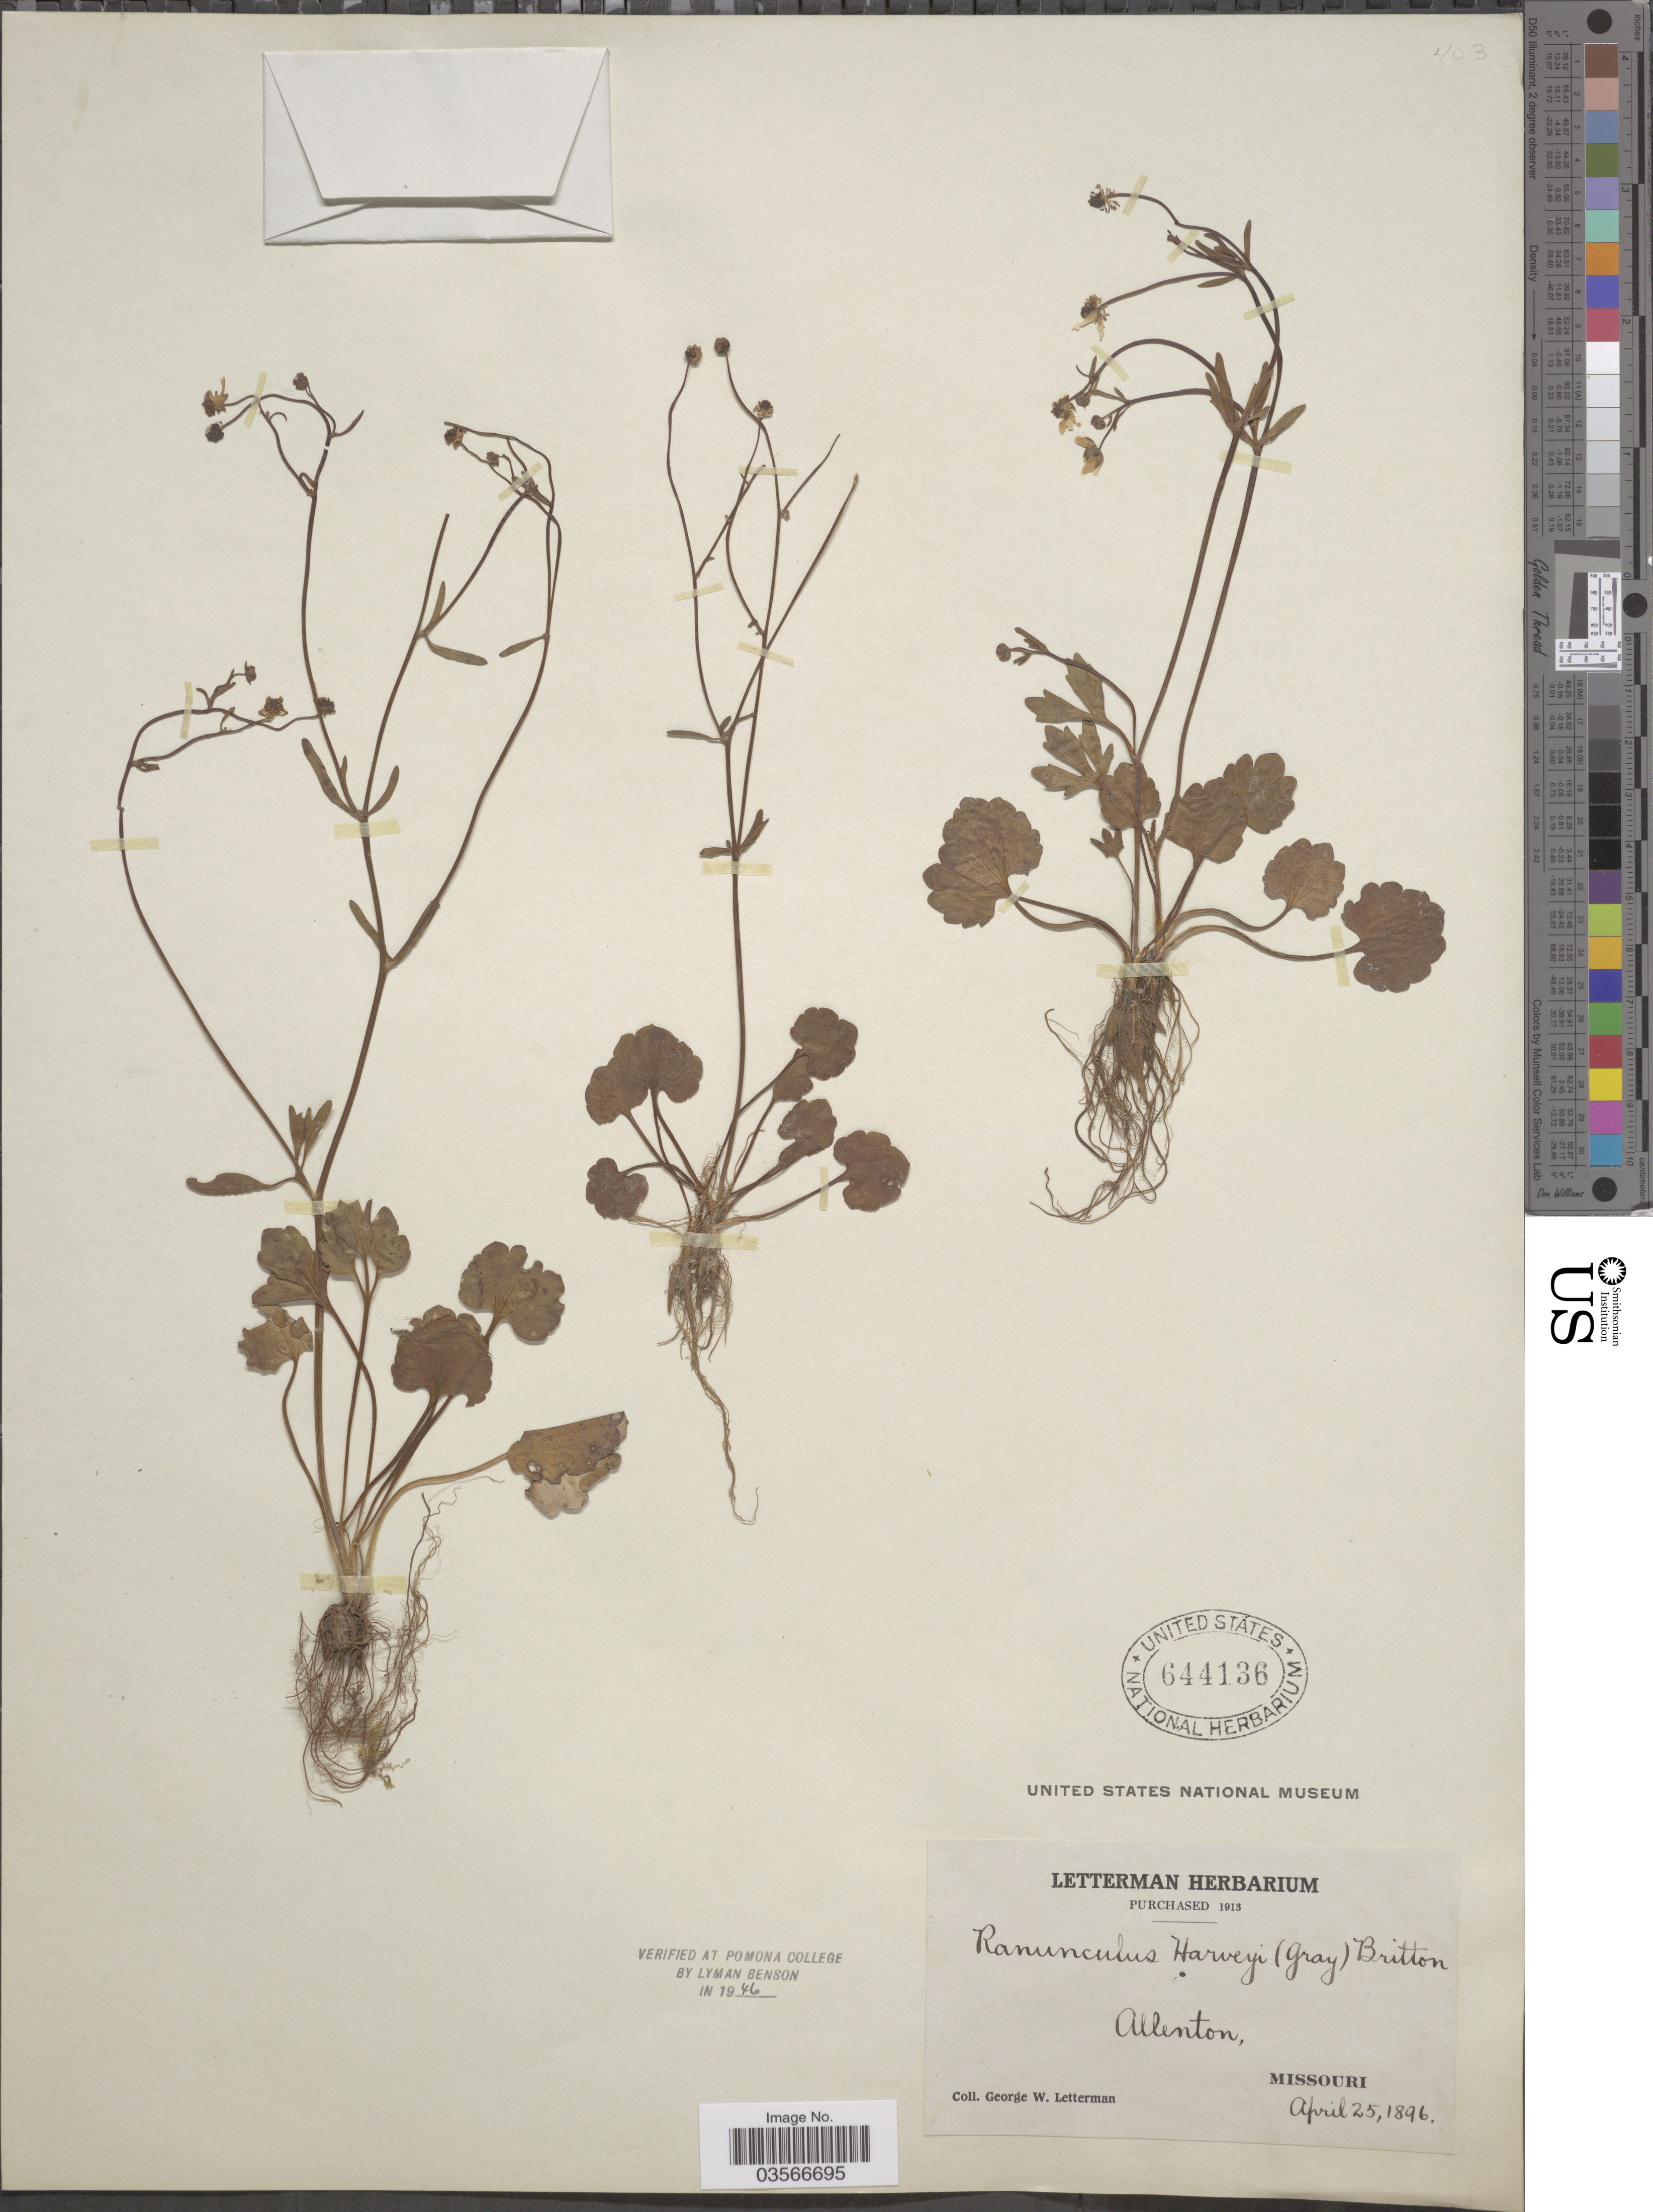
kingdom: Plantae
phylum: Tracheophyta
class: Magnoliopsida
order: Ranunculales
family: Ranunculaceae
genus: Ranunculus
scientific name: Ranunculus harveyi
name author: (A. Gray) Britton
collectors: G. W. Letterman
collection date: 1896-04-25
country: United States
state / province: Missouri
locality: Allenton.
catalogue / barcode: US 644136